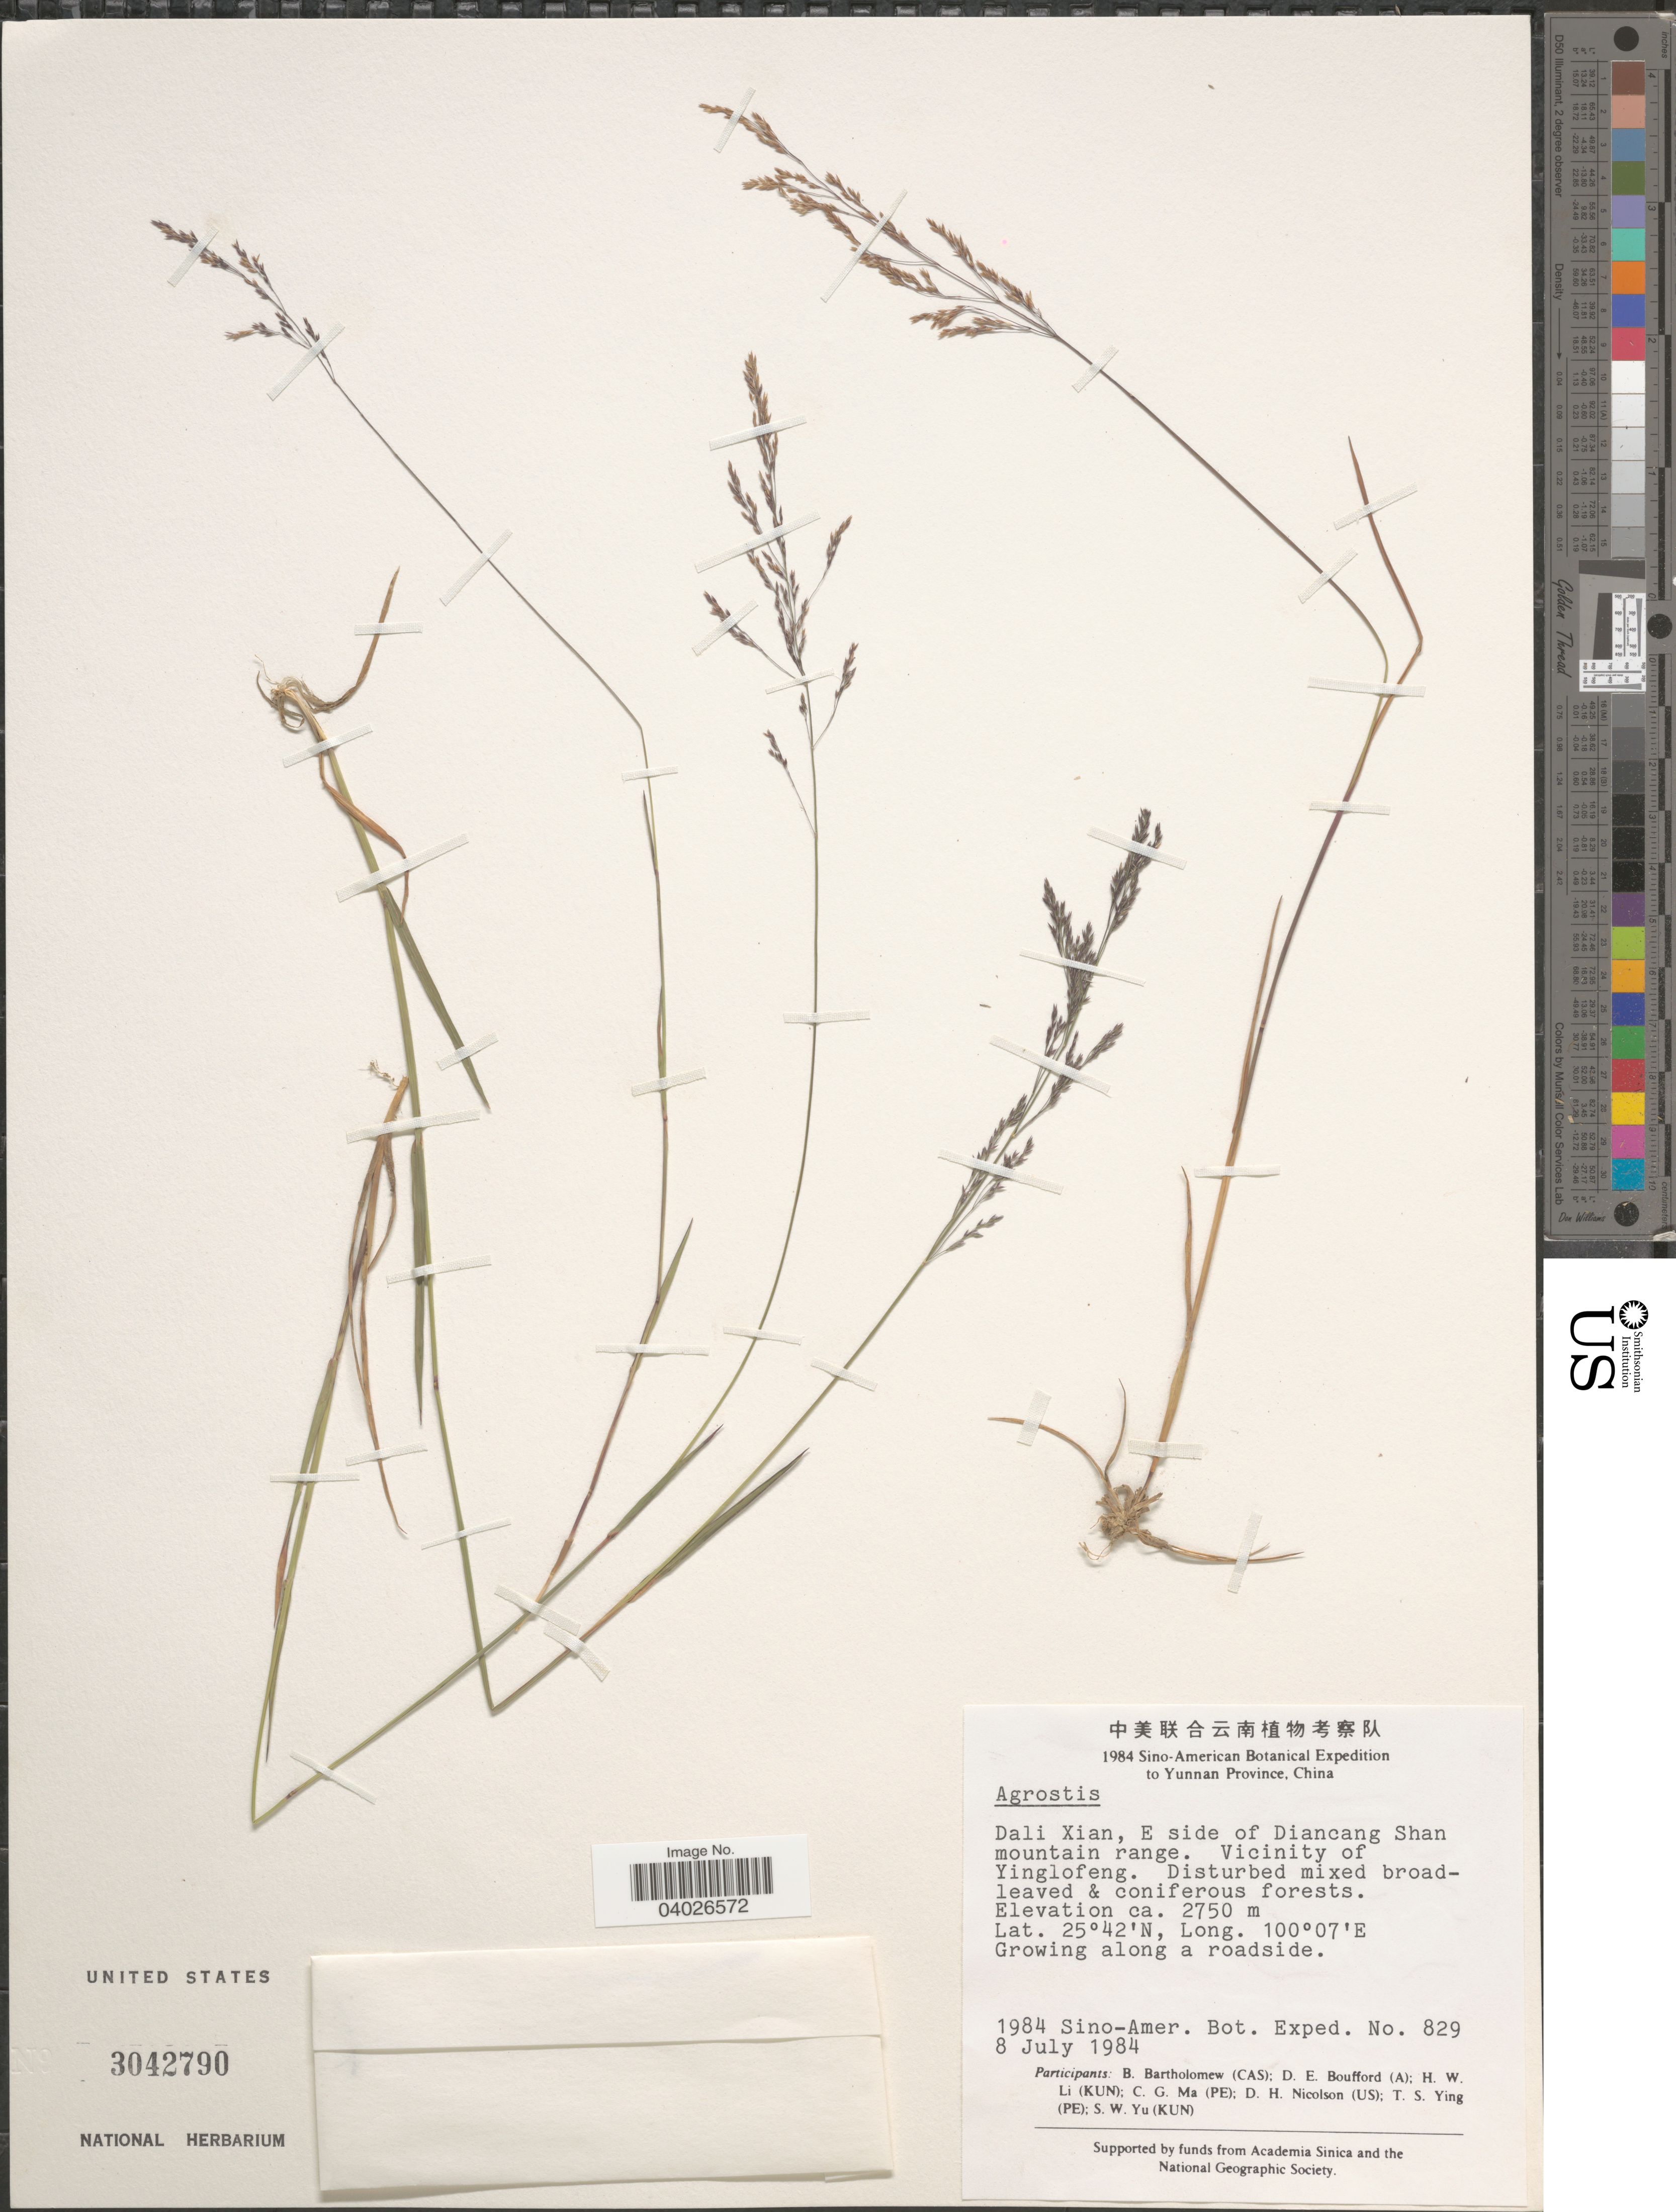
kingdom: Plantae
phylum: Tracheophyta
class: Liliopsida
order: Poales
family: Poaceae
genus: Agrostis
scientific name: Agrostis sp.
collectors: Sino-Amer. Bot. Exped. 1984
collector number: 829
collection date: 1984-07-08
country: China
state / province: Yunnan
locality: Dali Xian, E side of Diancang Shan mountain range. Vicinity of Yinglofeng.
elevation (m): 2750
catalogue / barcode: US 3042790